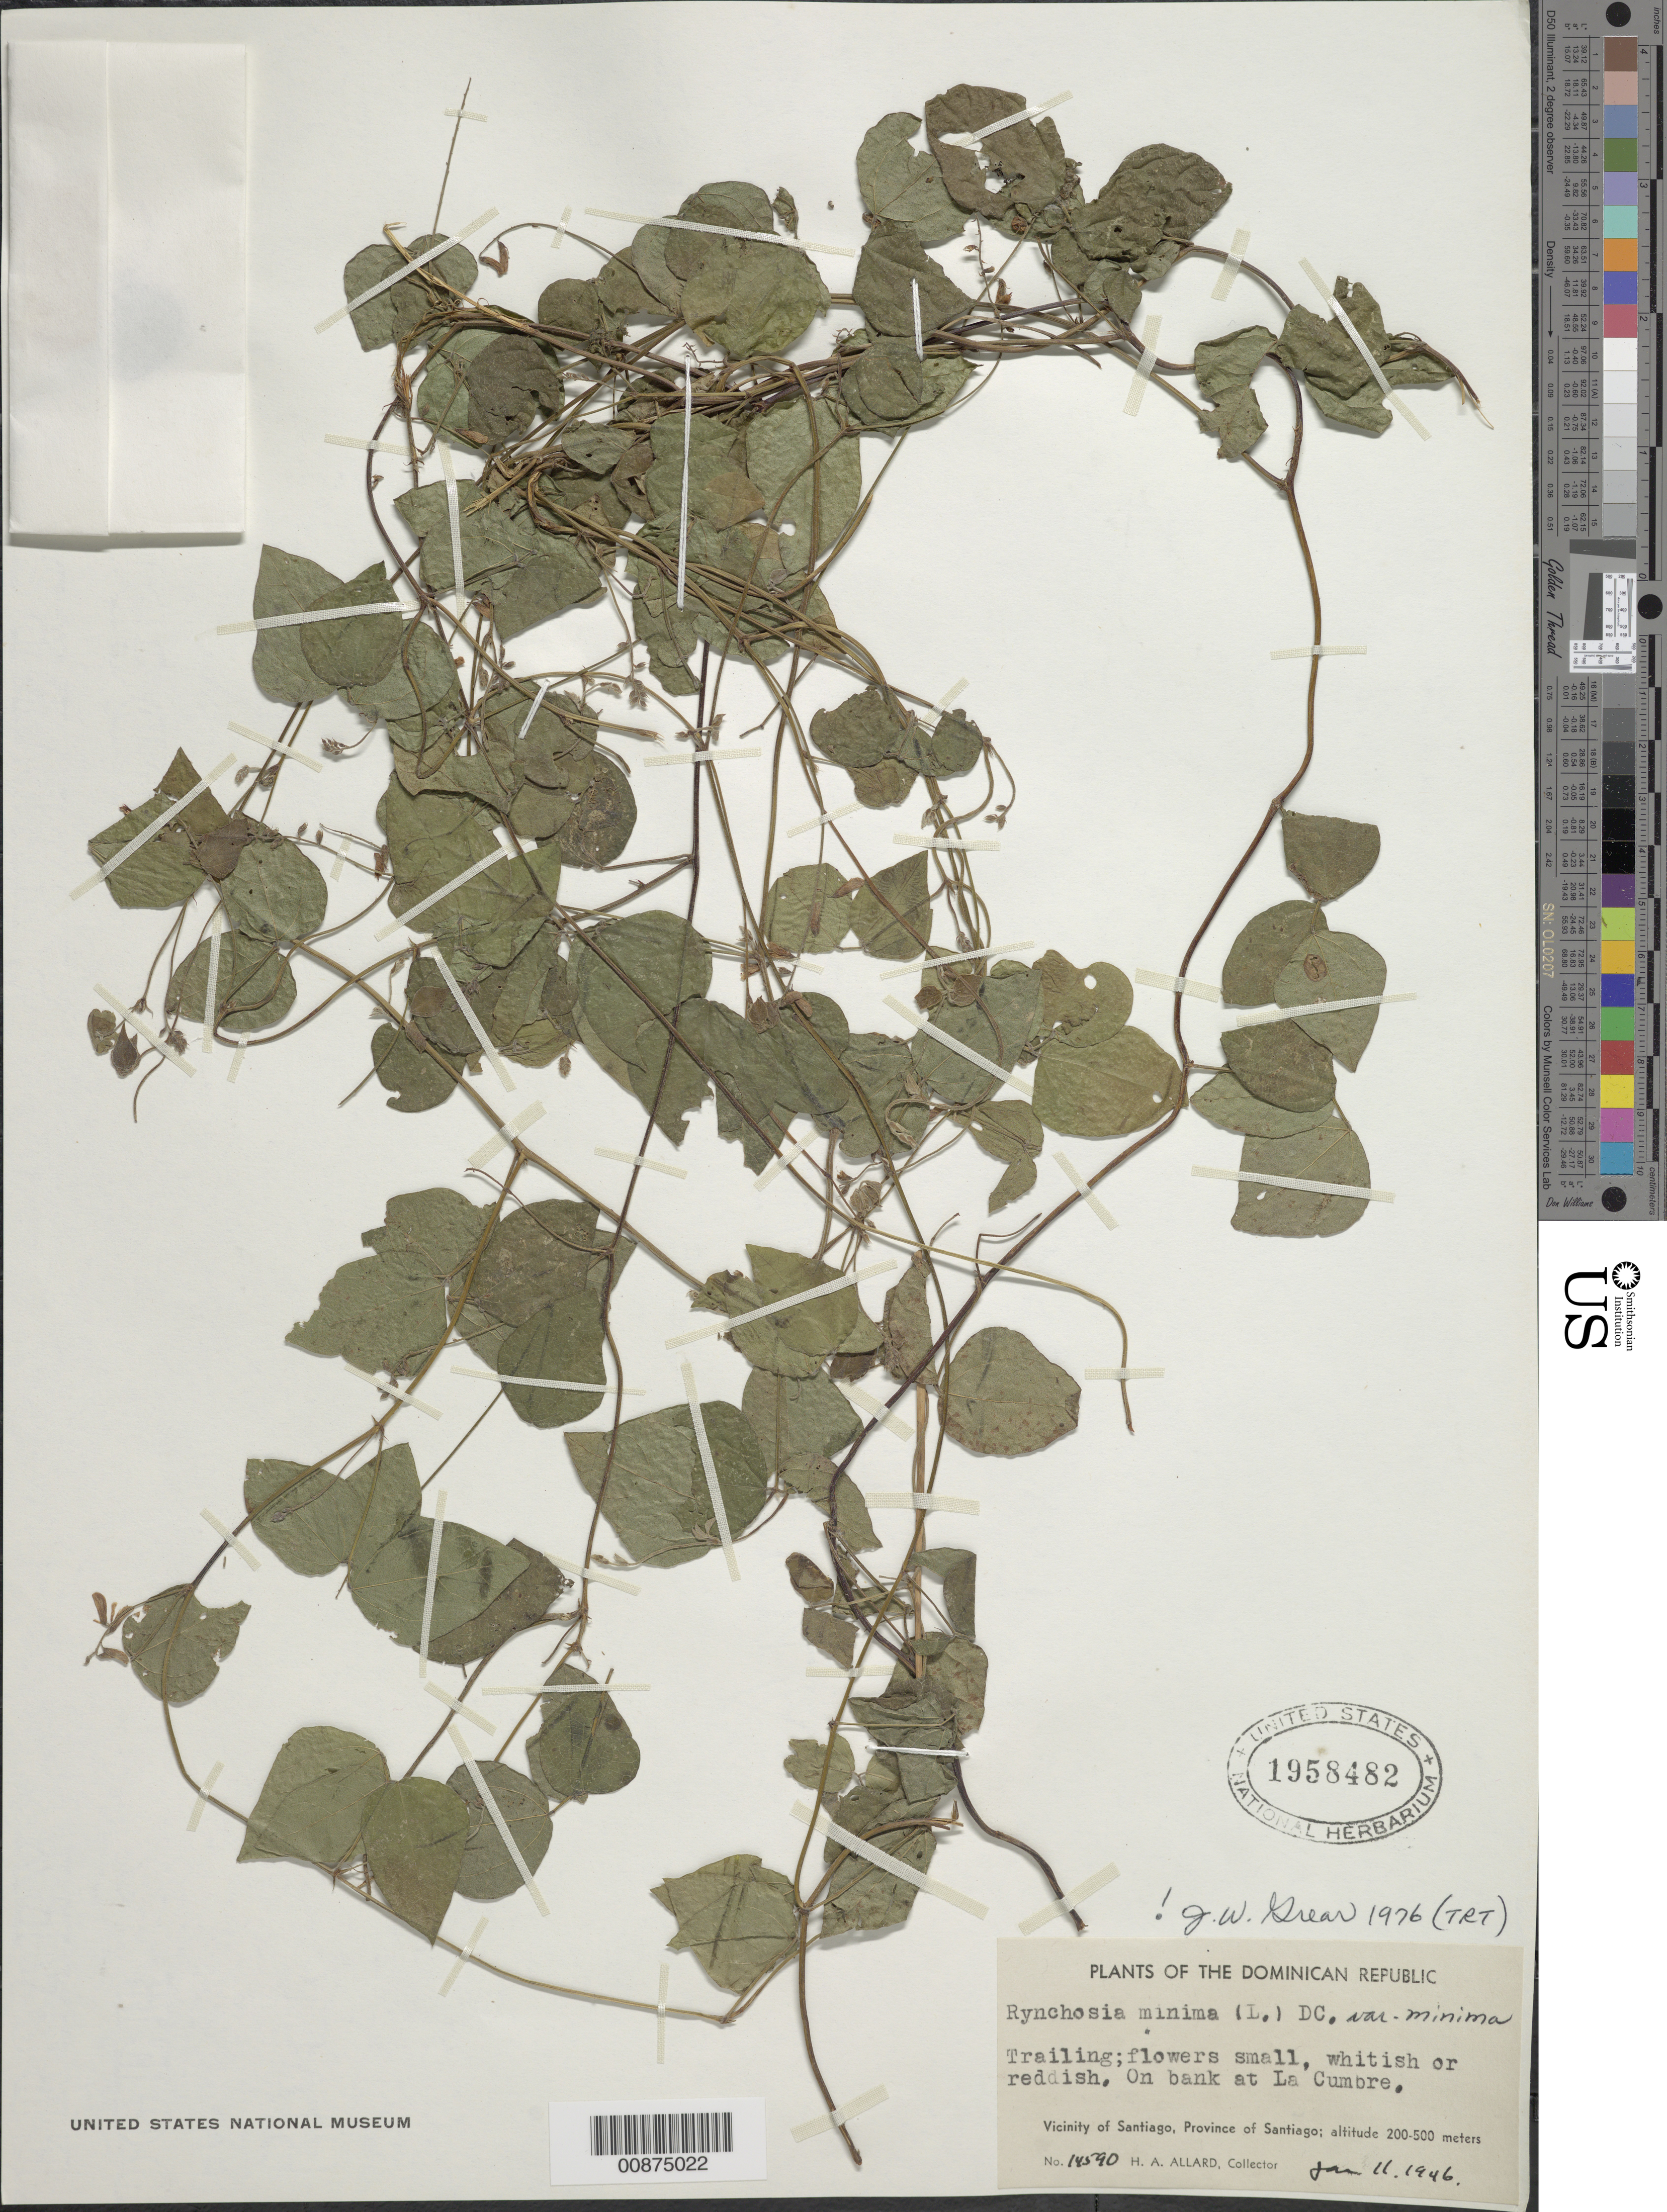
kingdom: Plantae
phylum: Tracheophyta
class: Magnoliopsida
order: Fabales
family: Fabaceae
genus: Rhynchosia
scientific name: Rhynchosia minima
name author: (L.) DC.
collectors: H. A. Allard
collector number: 14590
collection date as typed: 11 Jan 1946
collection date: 1946-01-11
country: Dominican Republic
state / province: Santiago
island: Hispaniola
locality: On bank at La Cumbre. Vicinity of Santiago.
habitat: On bank.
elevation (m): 200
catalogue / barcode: US 1958482